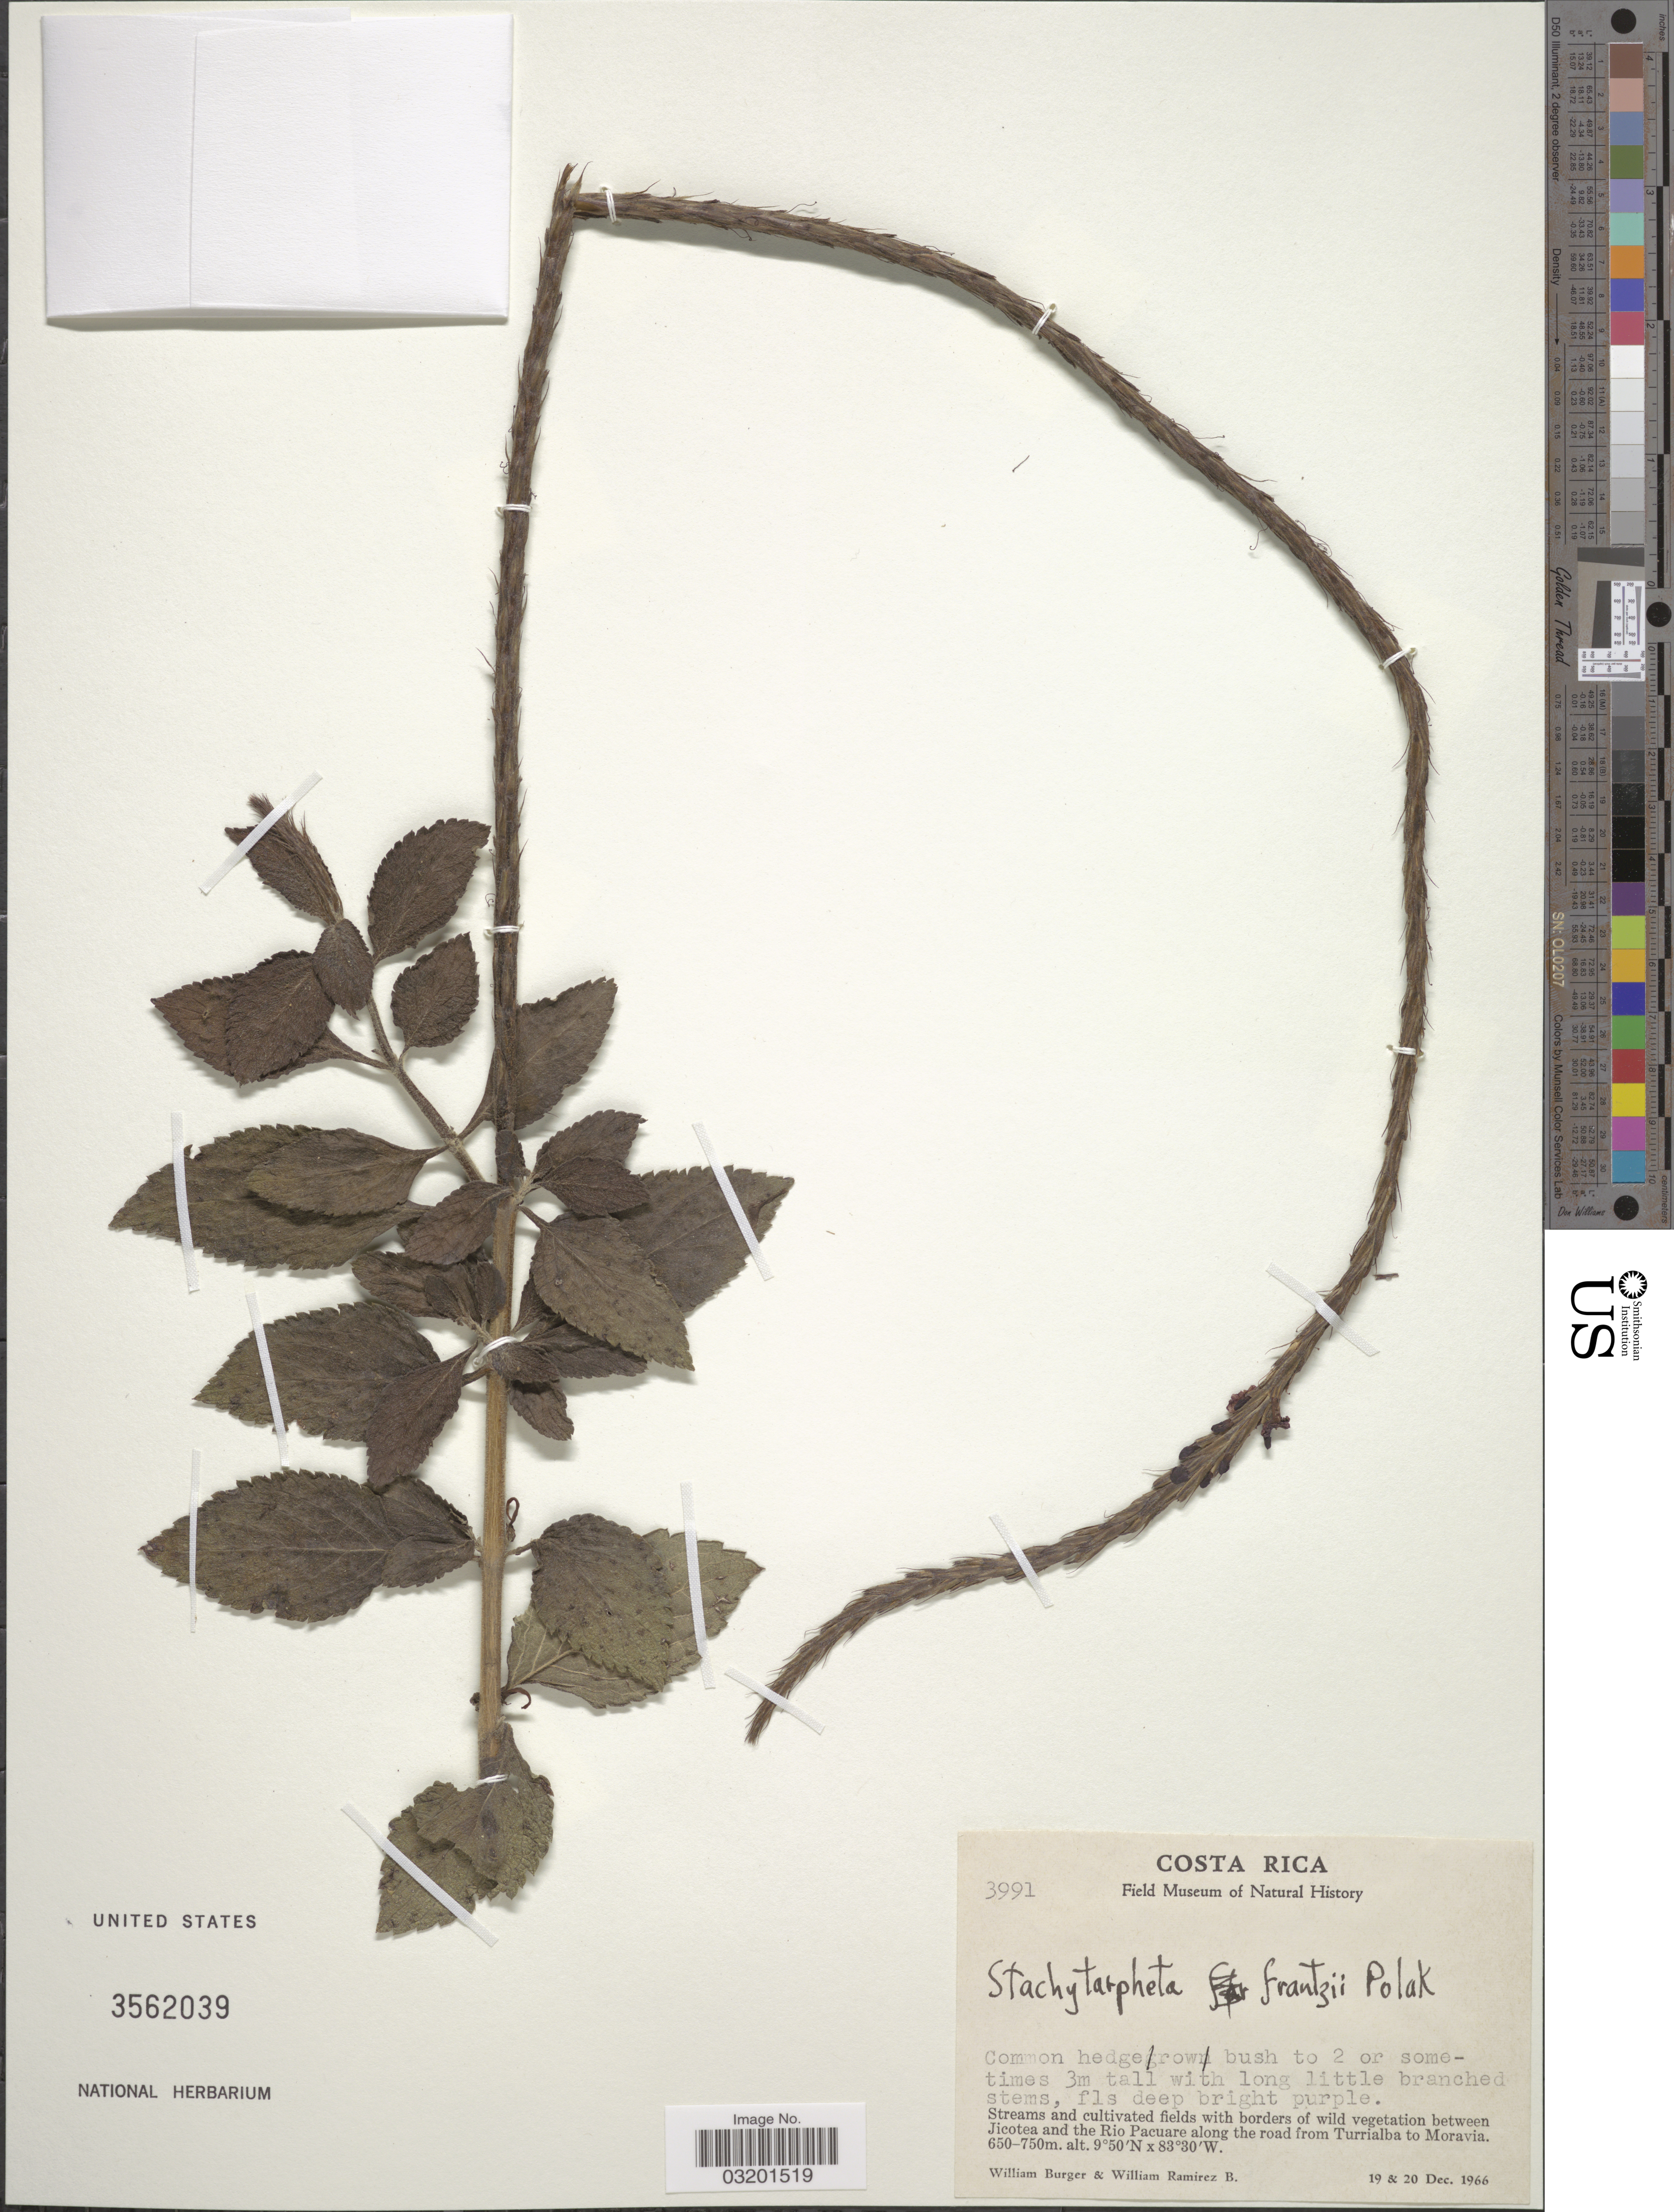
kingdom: Plantae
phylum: Tracheophyta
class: Magnoliopsida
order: Lamiales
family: Verbenaceae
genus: Stachytarpheta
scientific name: Stachytarpheta frantzii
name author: Pol.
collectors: W. Burger & W. Ramirez B.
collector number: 3991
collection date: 1966-12-19/1966-12-20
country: Costa Rica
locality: Between Jicotea and the Rio Pacuare along the road from Turrialba to Moravia.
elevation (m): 650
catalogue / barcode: US 3562039